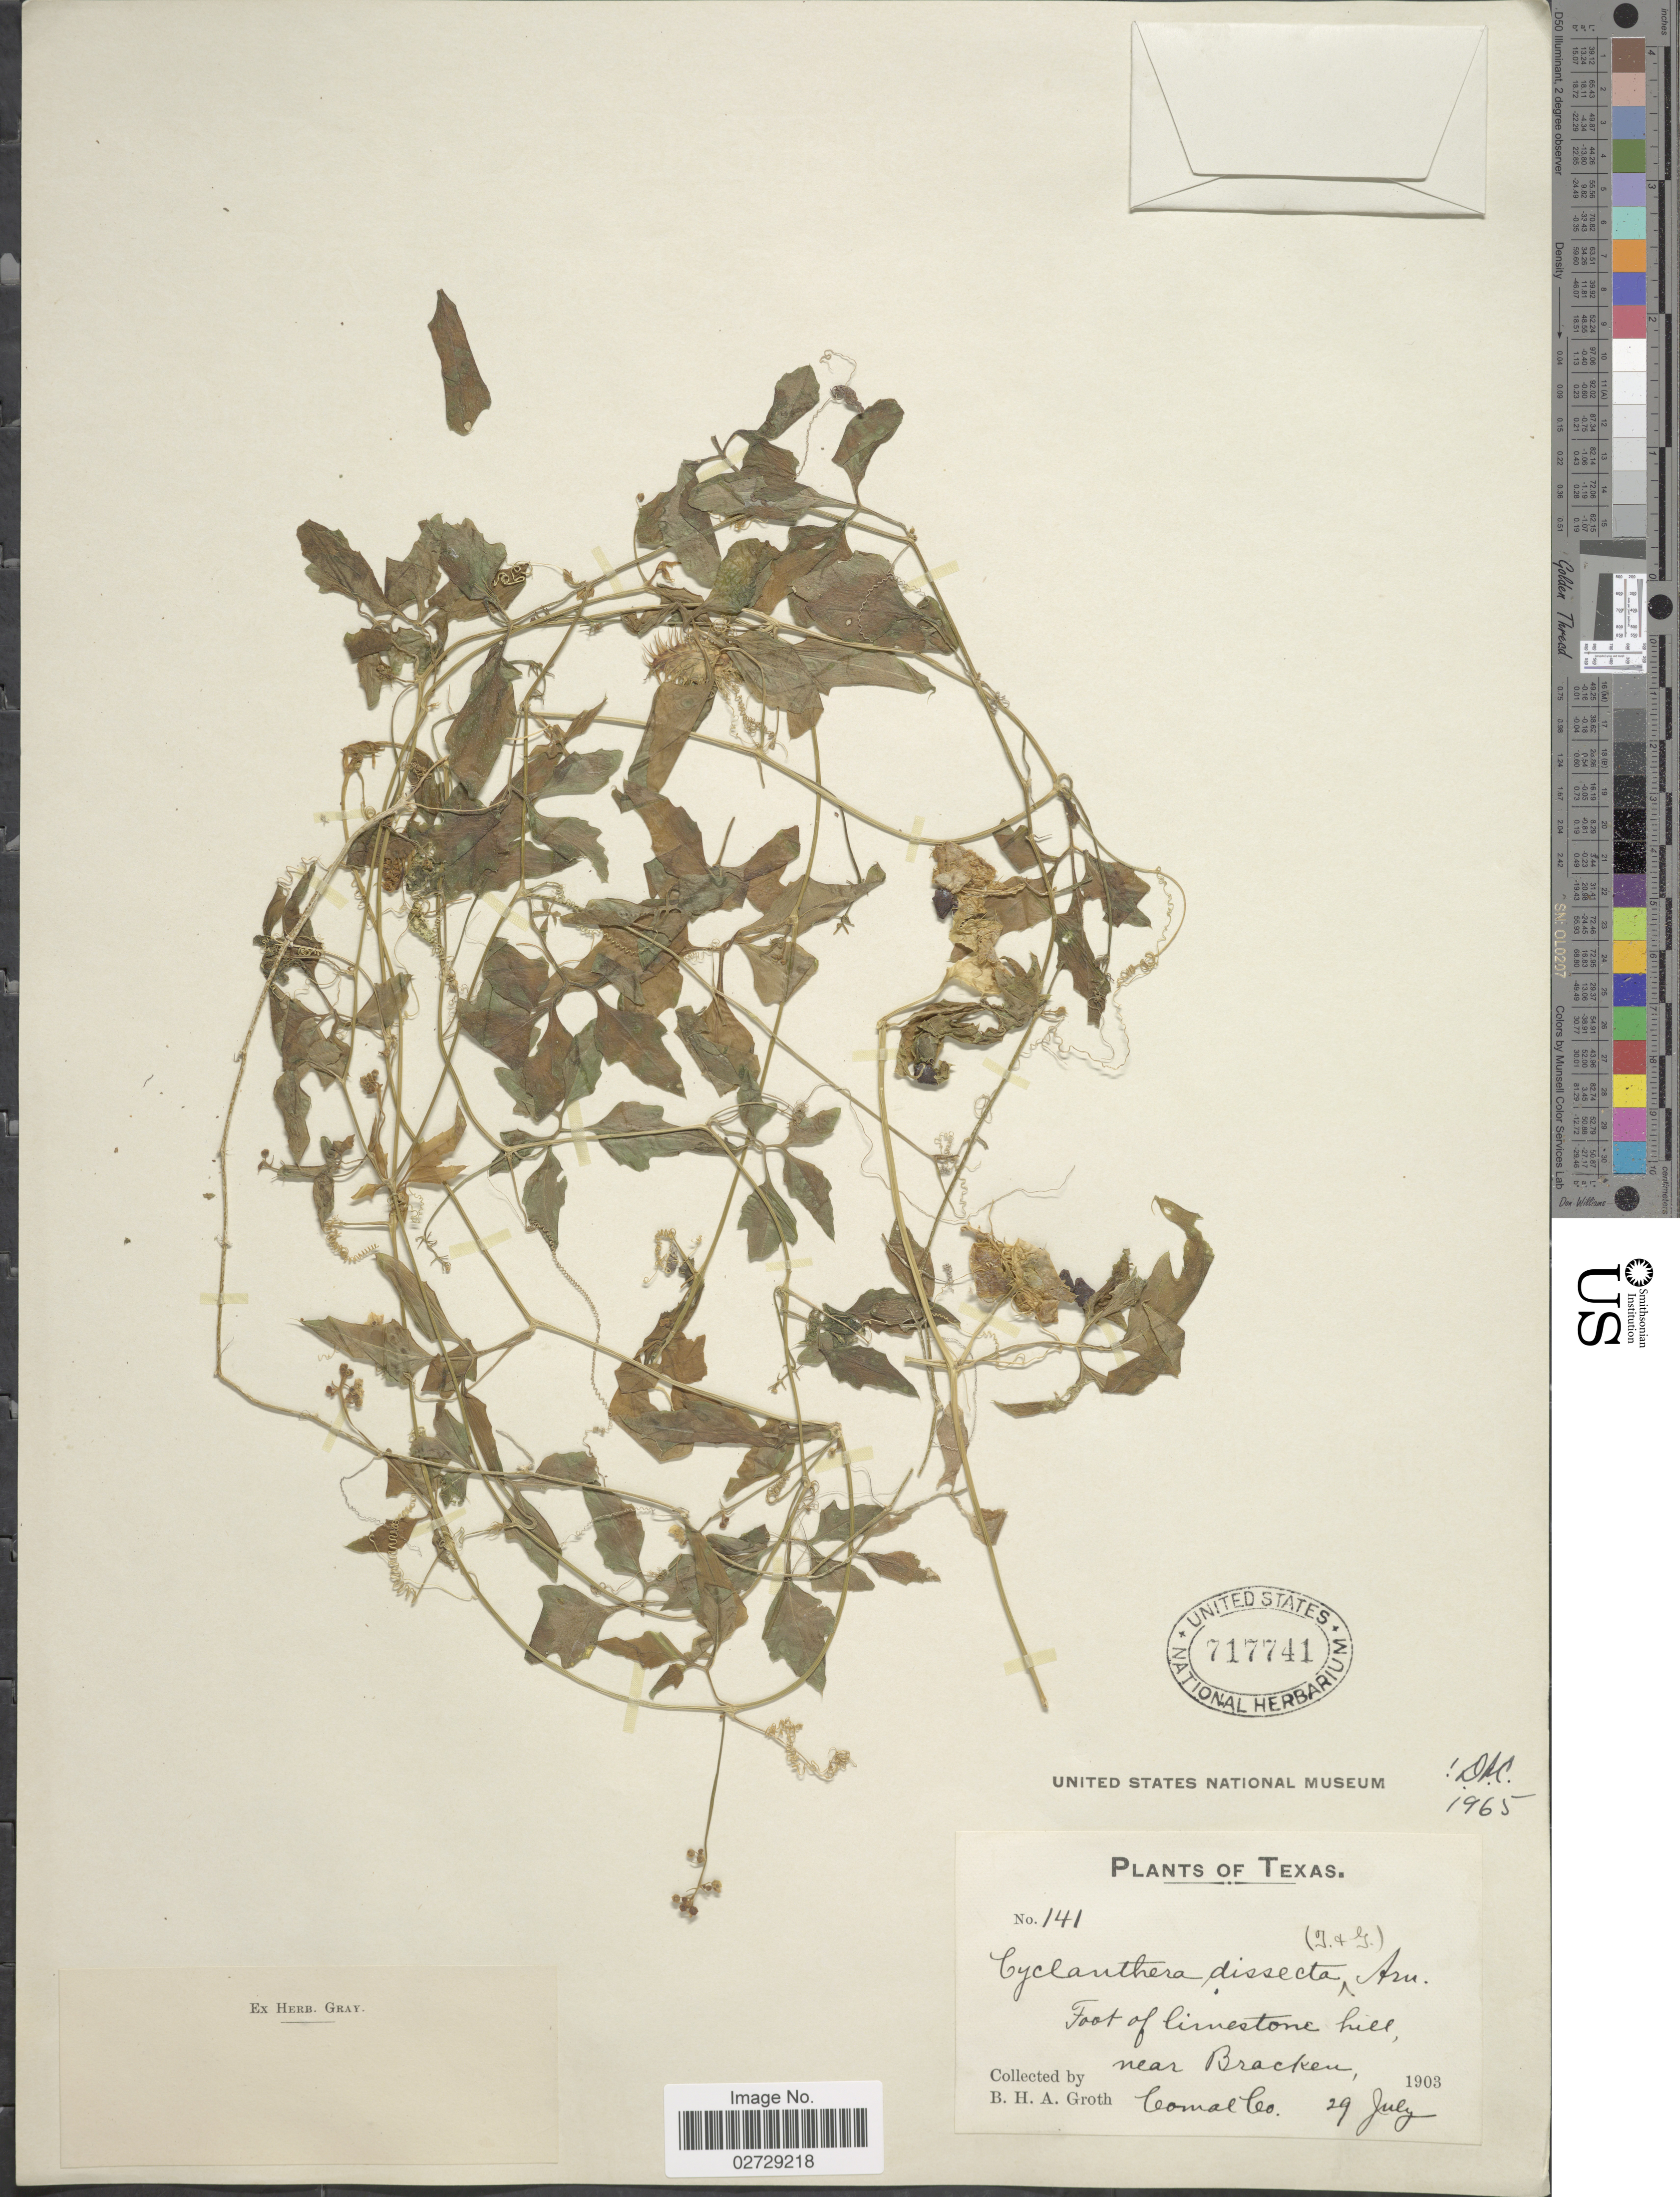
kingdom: Plantae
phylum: Tracheophyta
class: Magnoliopsida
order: Cucurbitales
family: Cucurbitaceae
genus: Cyclanthera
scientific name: Cyclanthera dissecta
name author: (Torr. & A. Gray) Arn.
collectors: B. Groth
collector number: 141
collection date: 1903-07-29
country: United States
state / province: Texas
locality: Foot of limestone hill, near Bracken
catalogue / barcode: US 717741